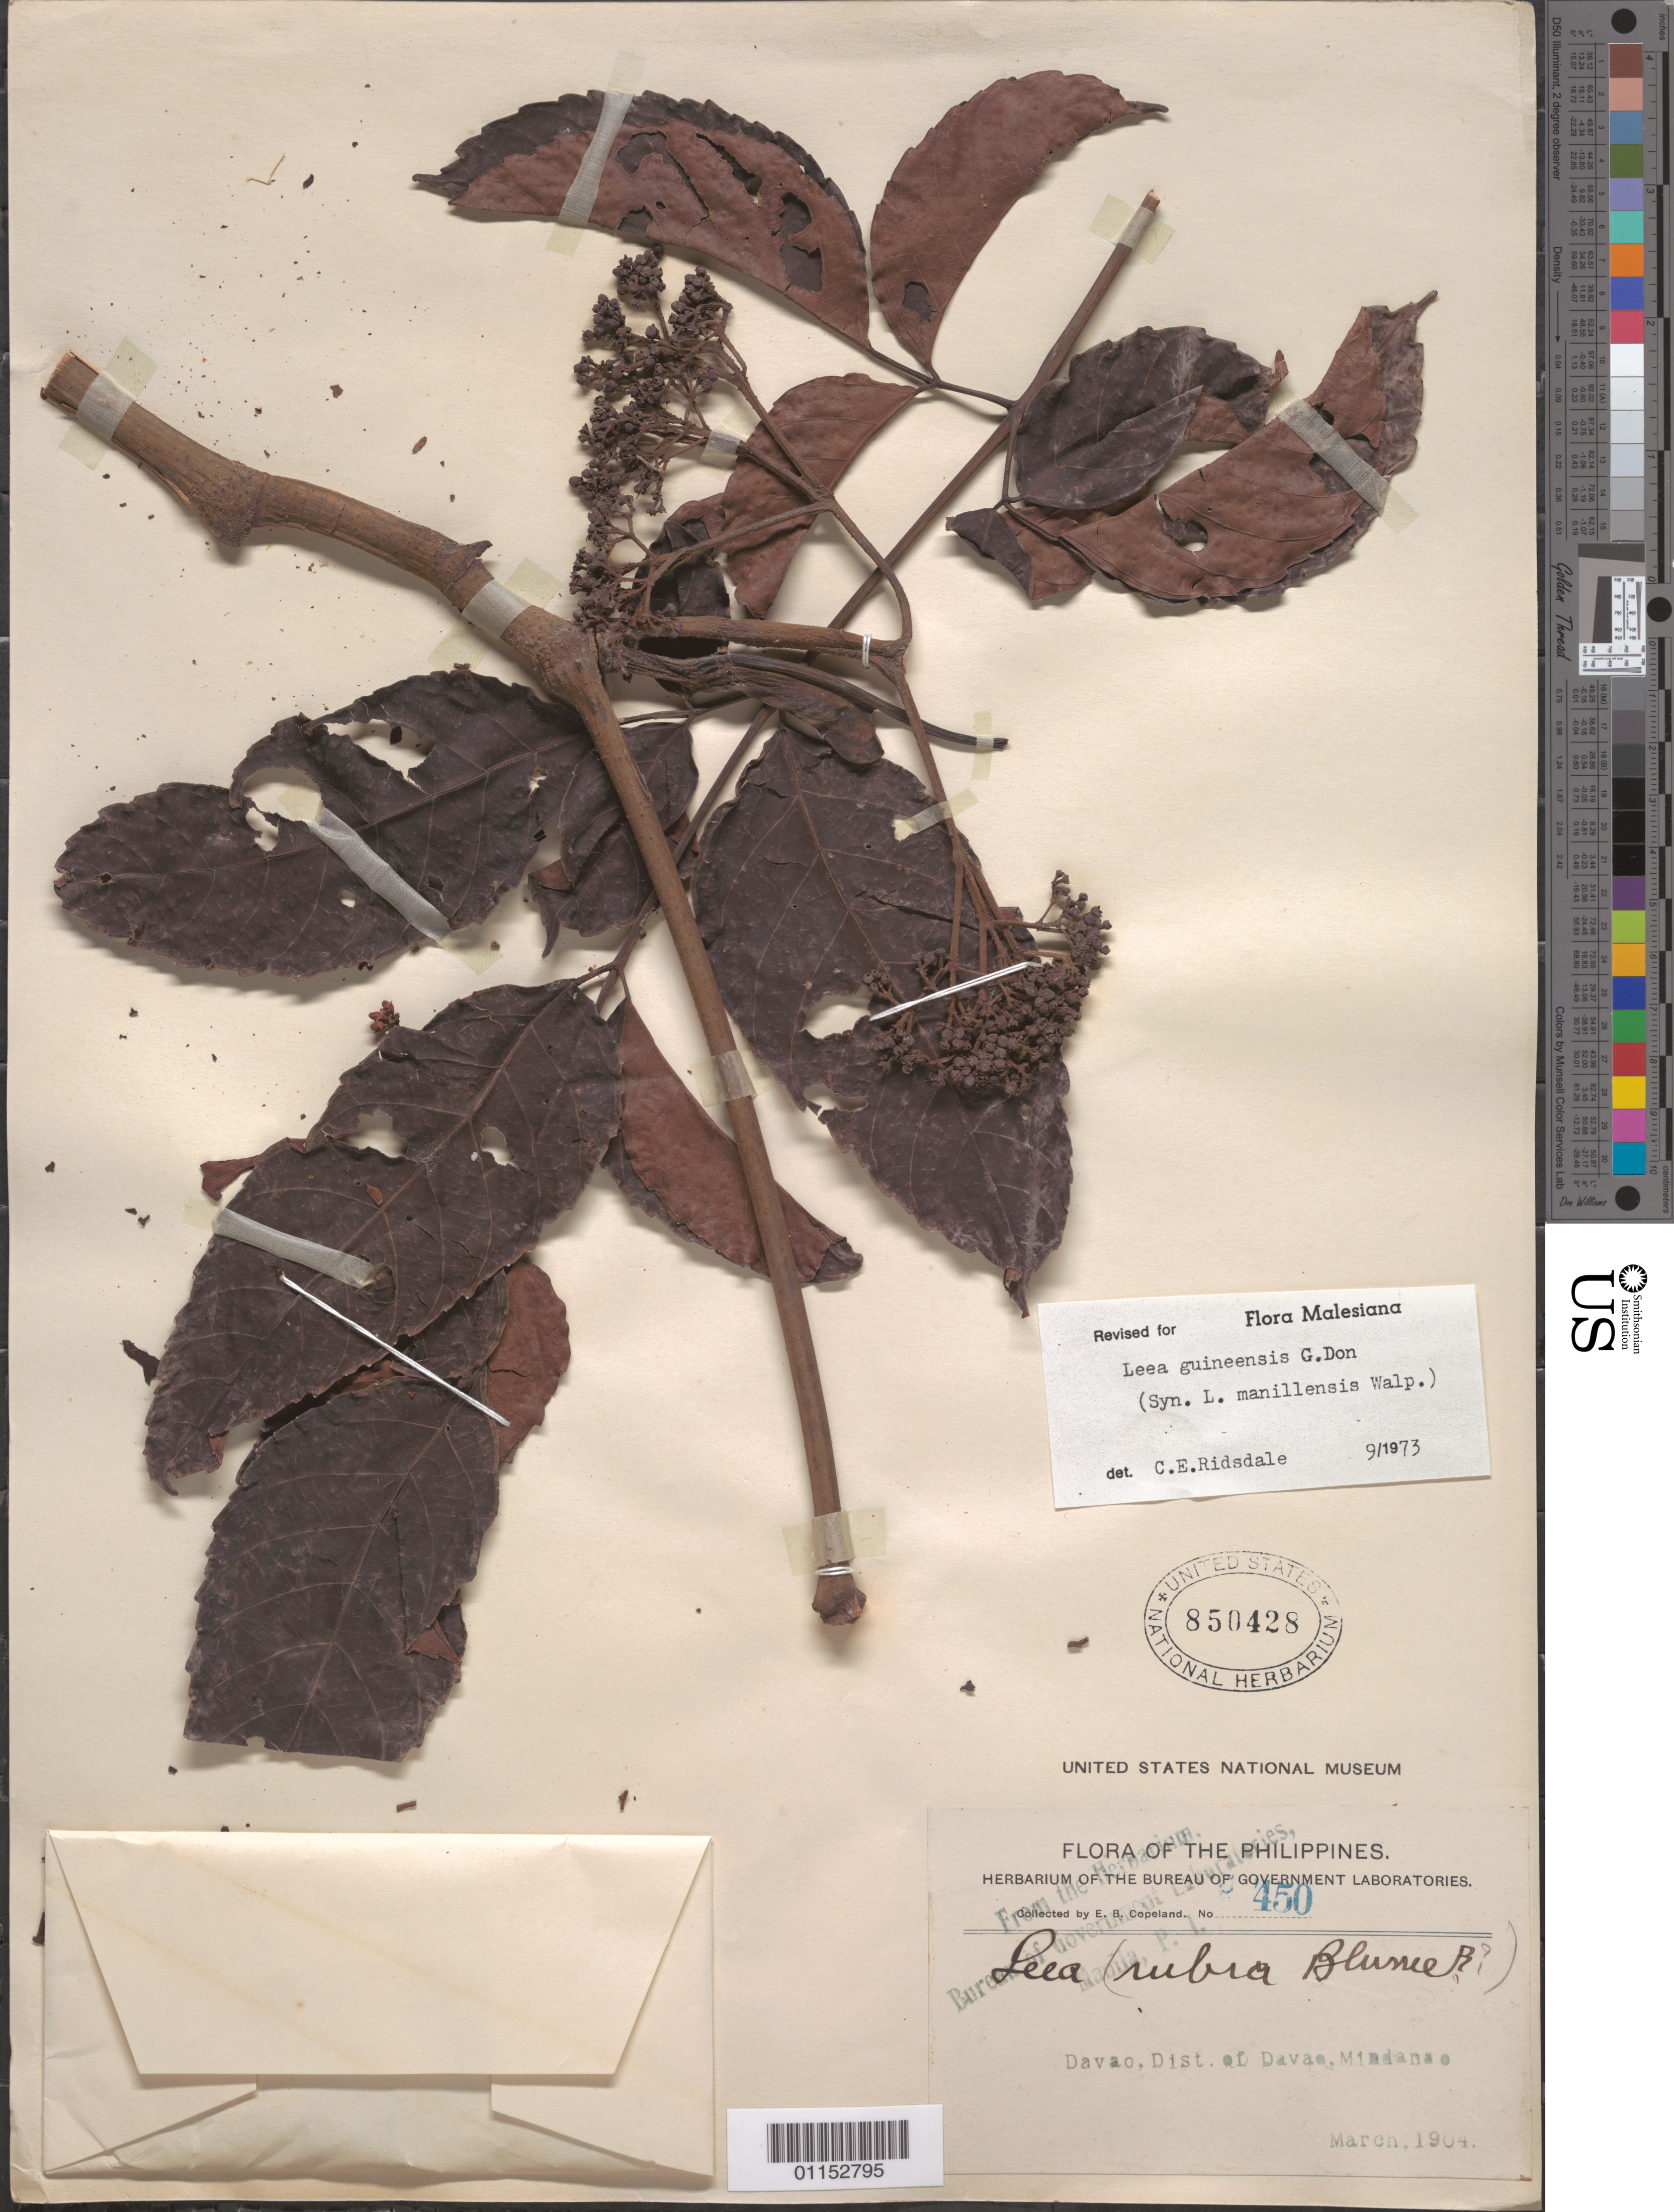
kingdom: Plantae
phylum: Tracheophyta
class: Magnoliopsida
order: Vitales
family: Vitaceae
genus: Leea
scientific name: Leea guineensis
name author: G. Don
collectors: E. B. Copeland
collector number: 450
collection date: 1904-03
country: Philippines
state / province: Davao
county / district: Davao del Sur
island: Mindanao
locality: Davao.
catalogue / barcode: US 850428